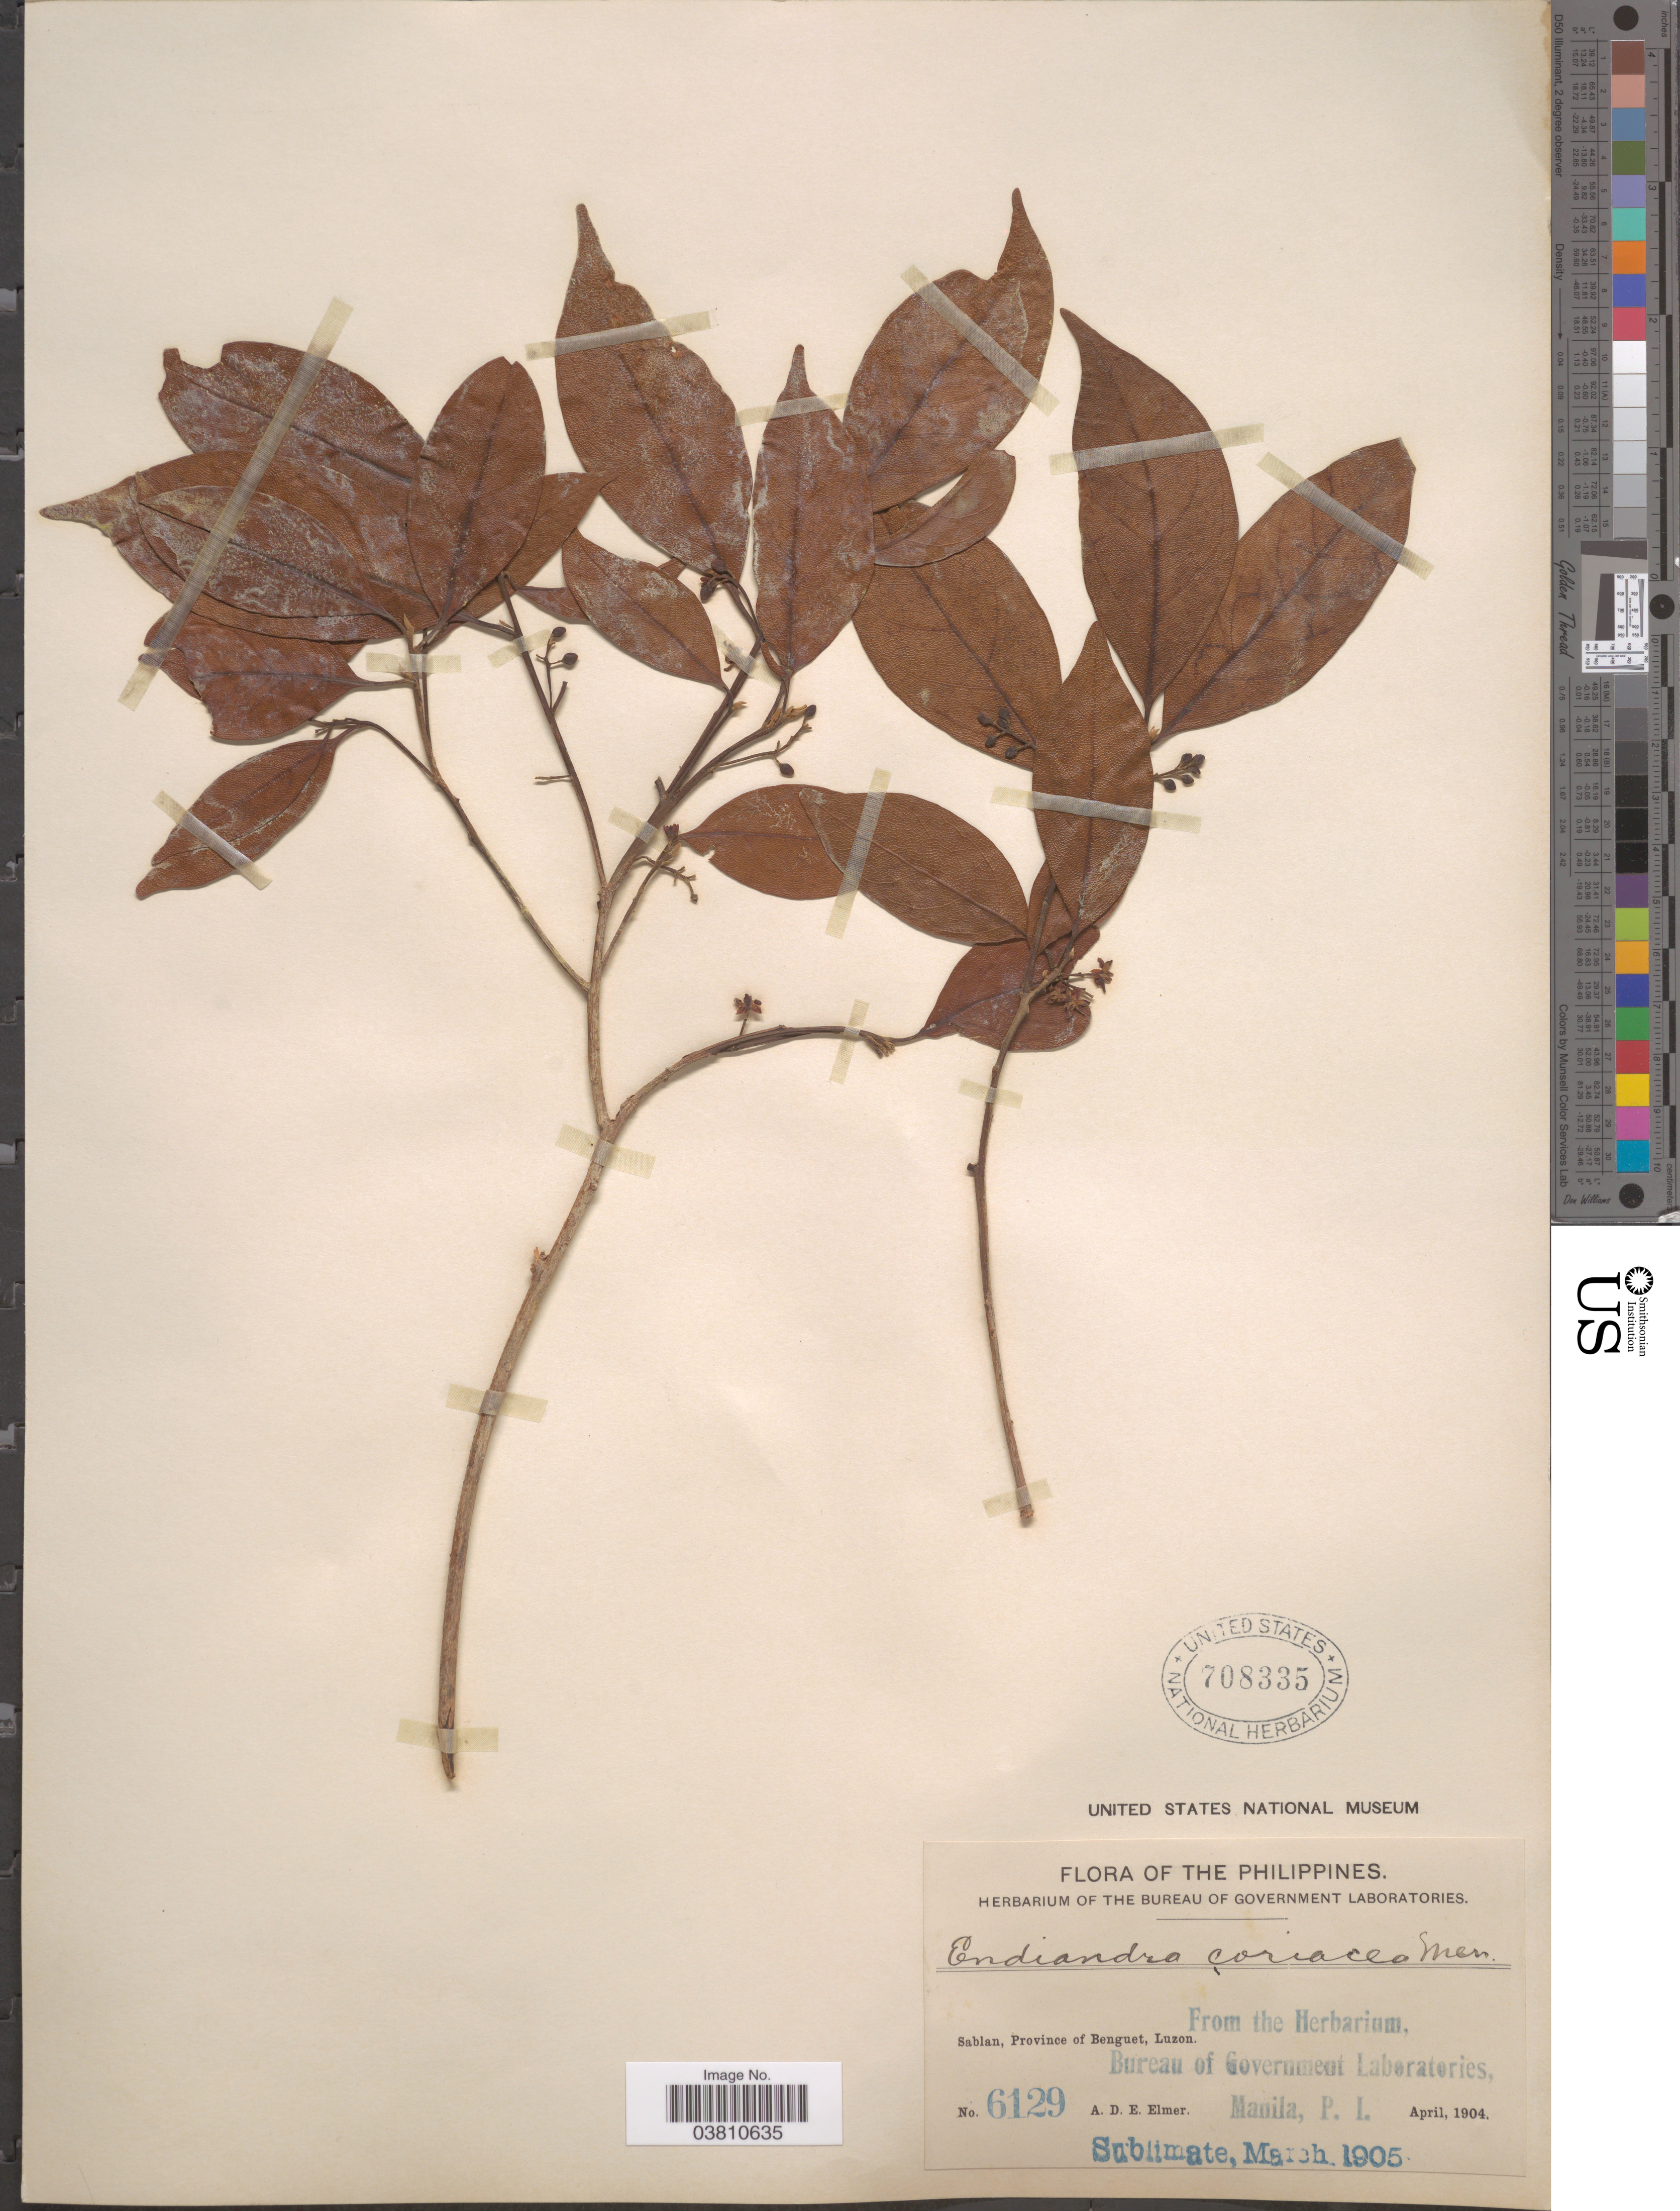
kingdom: Plantae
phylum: Tracheophyta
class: Magnoliopsida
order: Laurales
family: Lauraceae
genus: Endiandra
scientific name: Endiandra coriacea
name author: Merr.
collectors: A. D. E. Elmer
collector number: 6129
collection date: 1904-04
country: Philippines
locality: Sablan, Province of Benguet, Luzon.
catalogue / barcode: US 708335